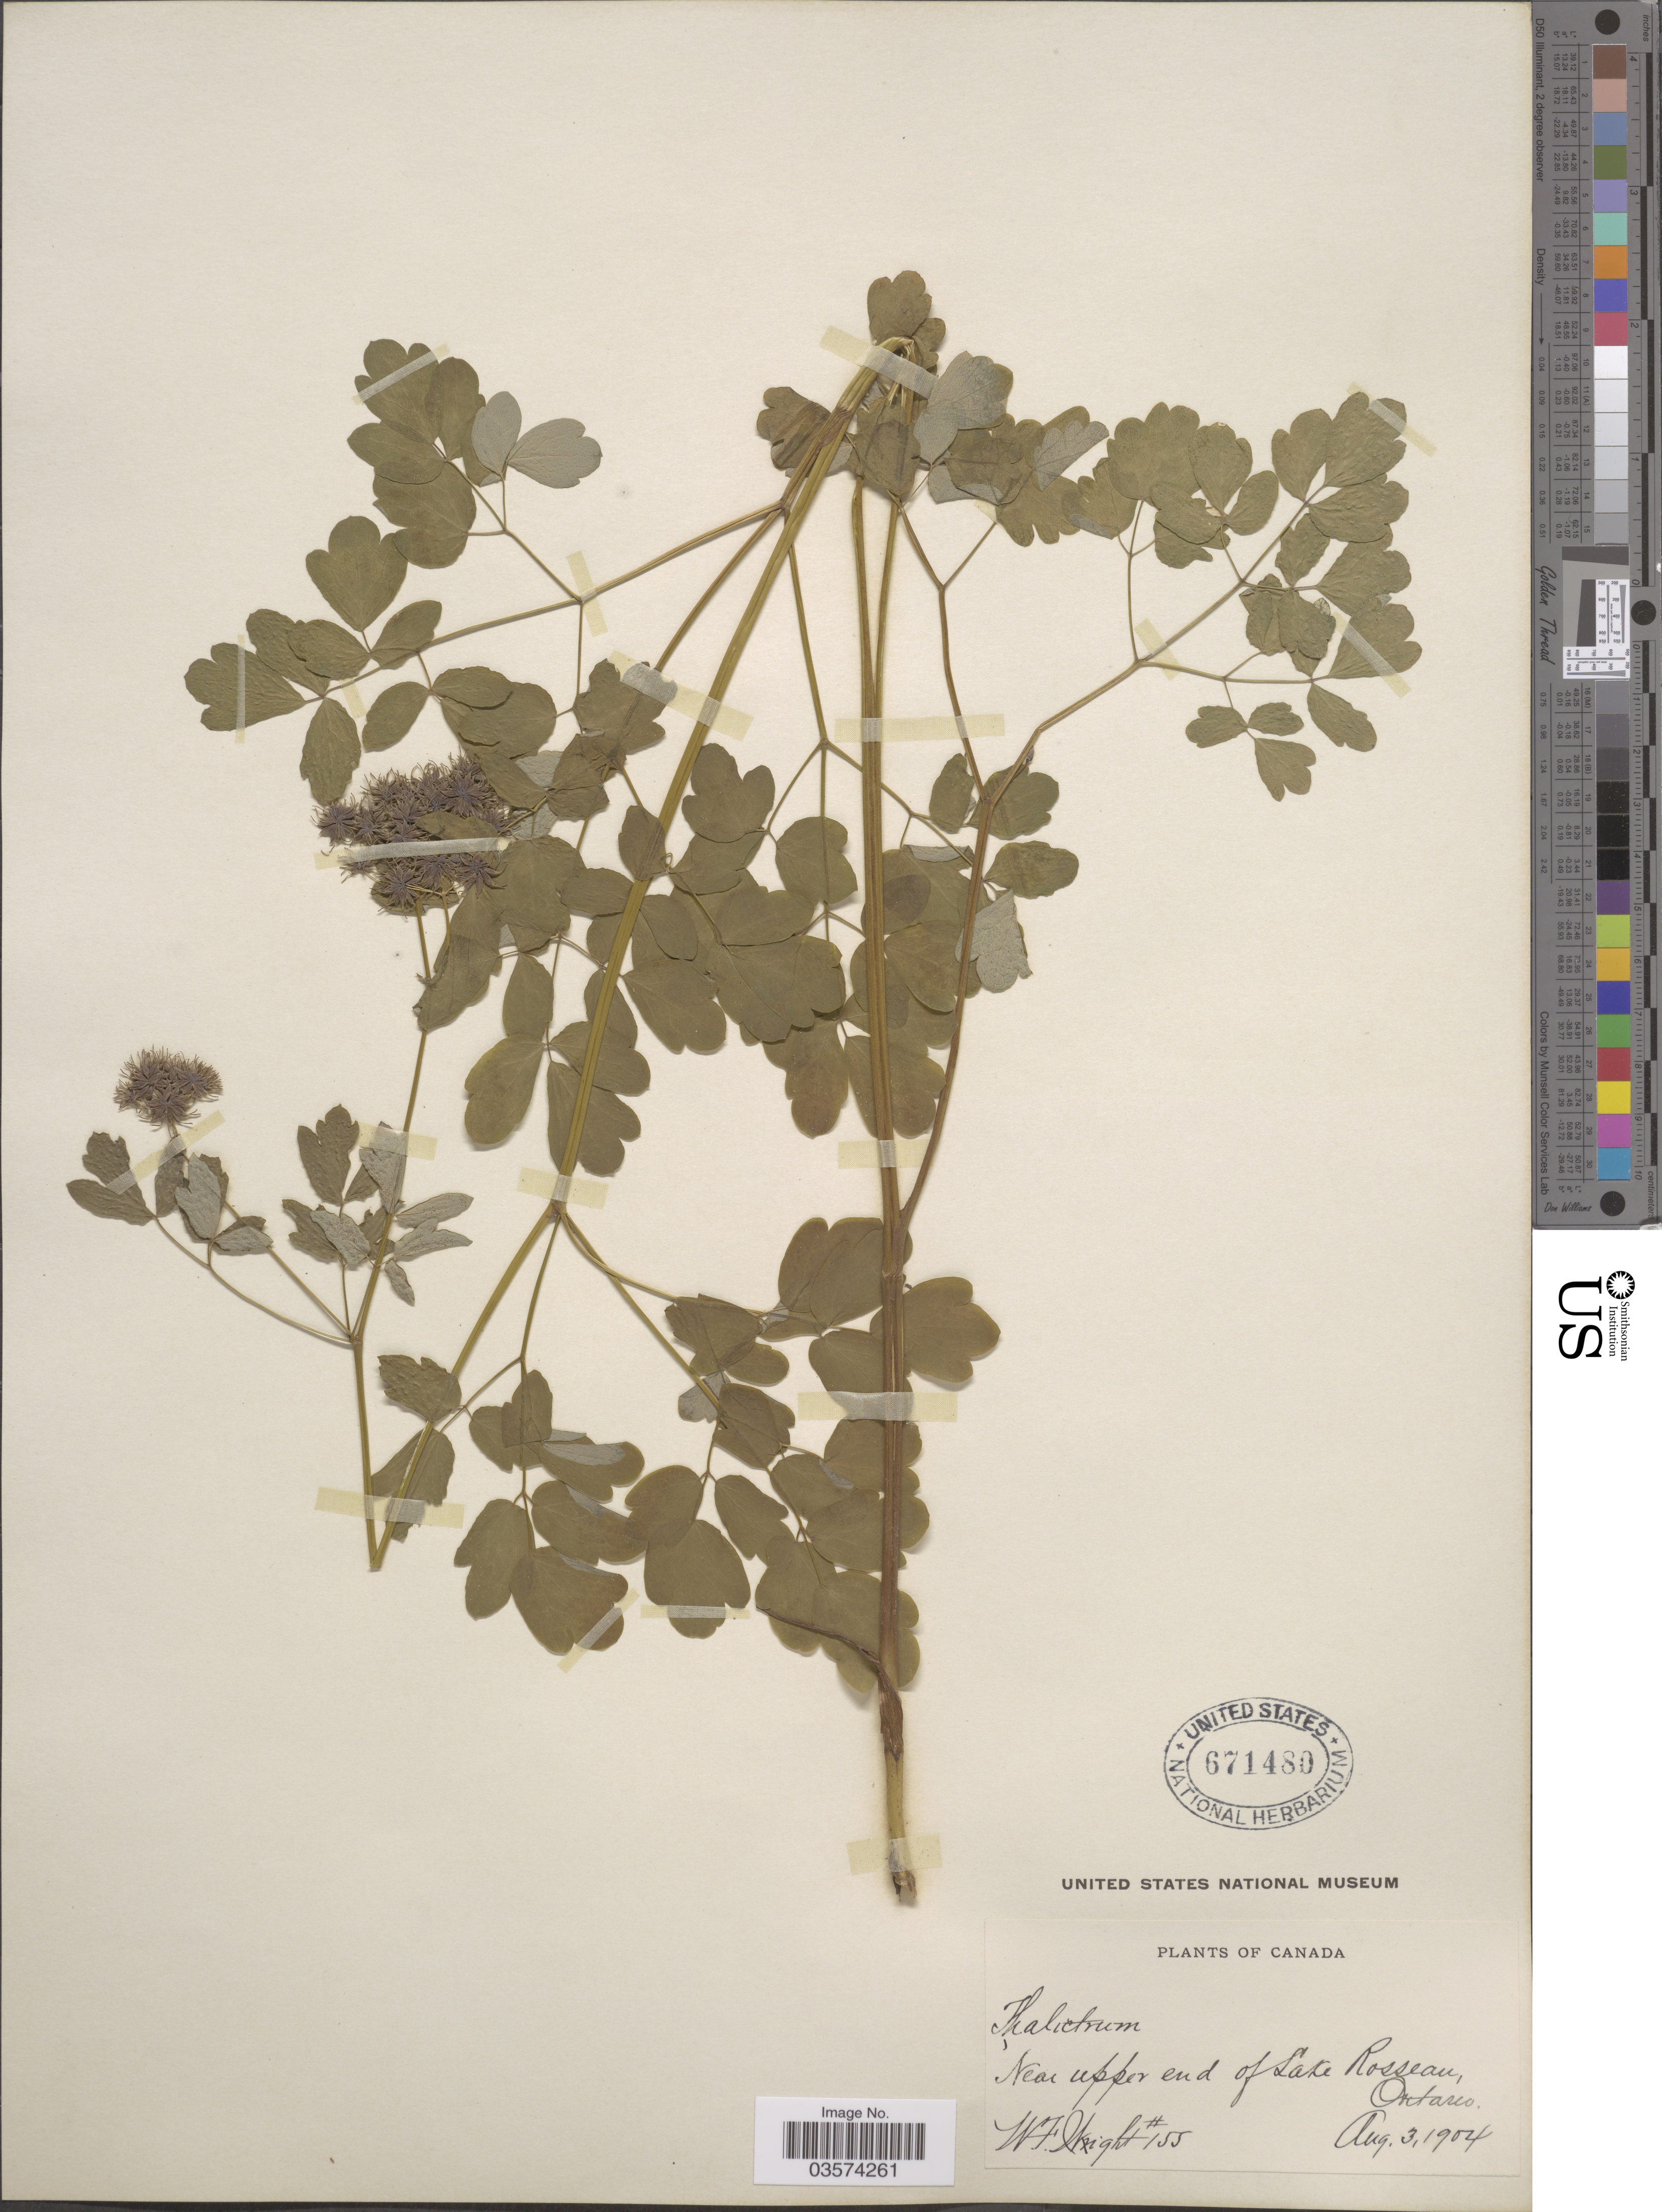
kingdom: Plantae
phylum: Tracheophyta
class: Magnoliopsida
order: Ranunculales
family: Ranunculaceae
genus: Thalictrum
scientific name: Thalictrum pubescens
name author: Pursh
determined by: Strong, Mark T., (BOT), Smithsonian Institution - National Museum of Natural History (UNITED STATES)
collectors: W. F. Wright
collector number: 155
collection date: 1904-08-03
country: Canada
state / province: Ontario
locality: Near upper end of Lake Rosseau.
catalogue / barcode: US 671480